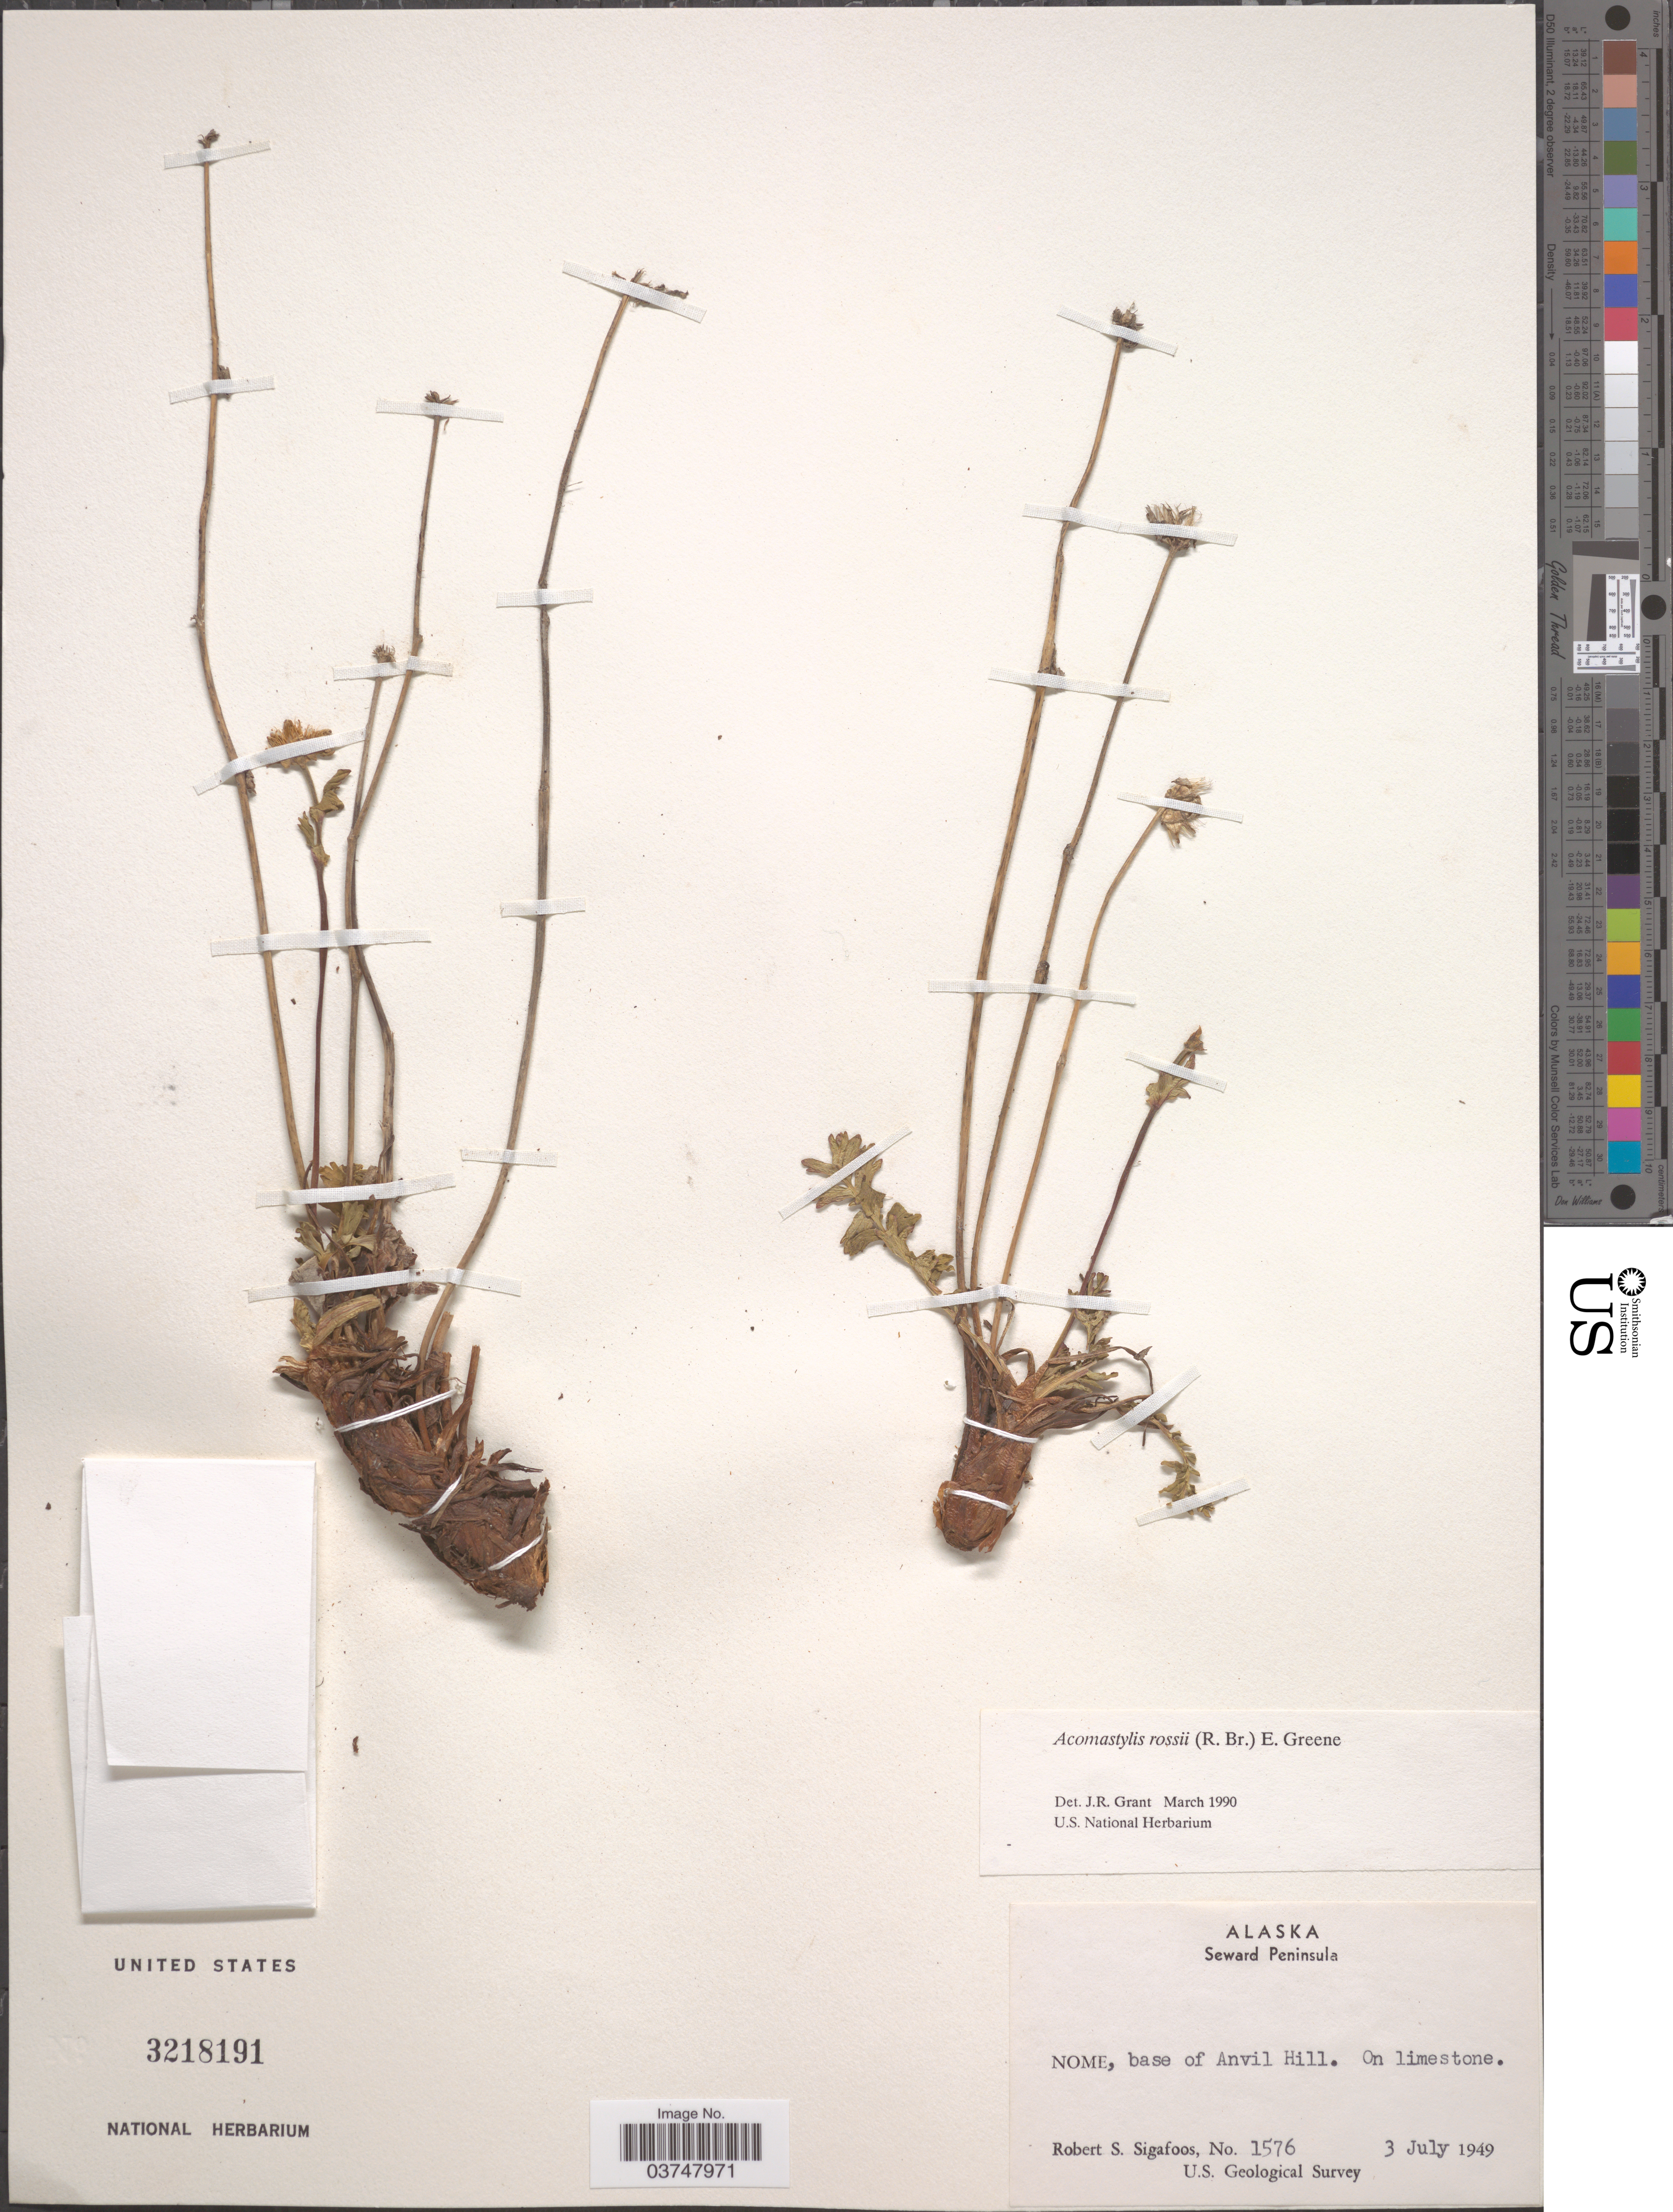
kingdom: Plantae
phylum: Tracheophyta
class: Magnoliopsida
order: Rosales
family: Rosaceae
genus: Geum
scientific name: Geum rossii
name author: (R. Br.) Ser.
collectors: R. Sigafoos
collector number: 1576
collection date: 1949-07-03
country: United States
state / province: Alaska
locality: Seward Peninsula. Nome, base of Anvil Hill. On limestone.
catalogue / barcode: US 3218191